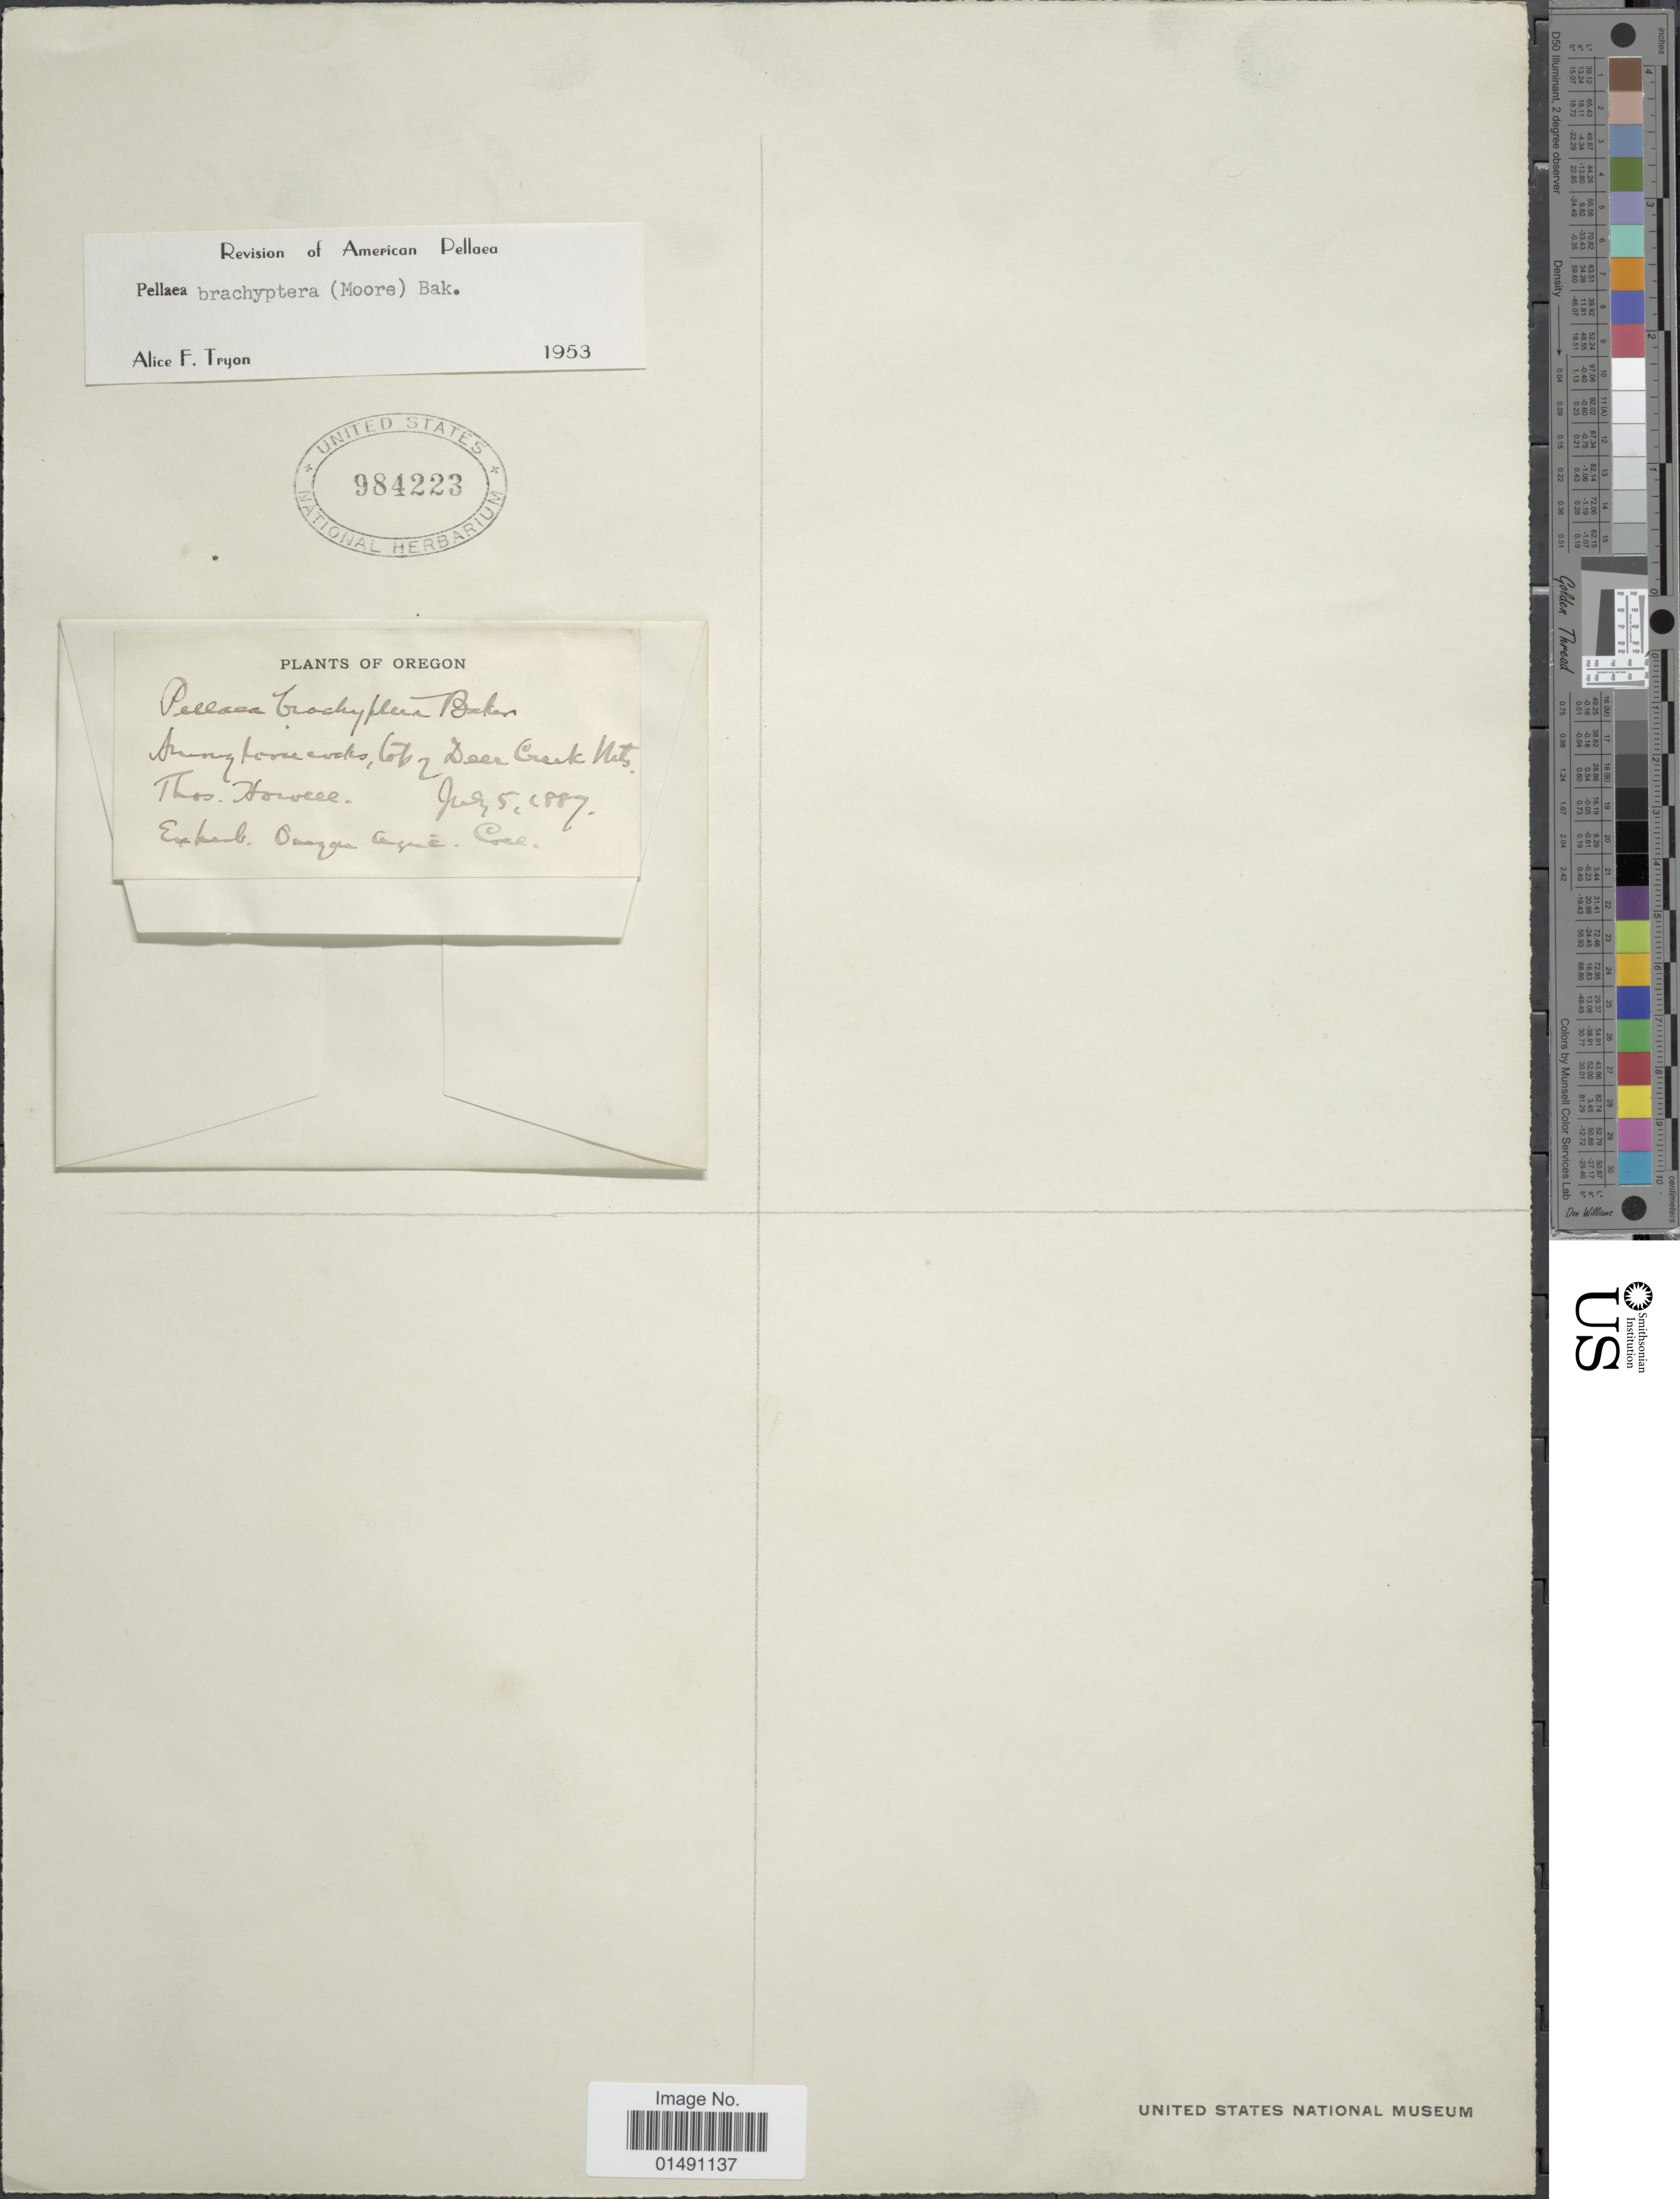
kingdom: Plantae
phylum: Tracheophyta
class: Polypodiopsida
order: Polypodiales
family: Pteridaceae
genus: Pellaea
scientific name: Pellaea brachyptera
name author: (T. Moore) Baker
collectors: T. Howell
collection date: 1887-07-05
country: United States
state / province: Oregon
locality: Top of Deer Creek Mts.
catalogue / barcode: US 984223